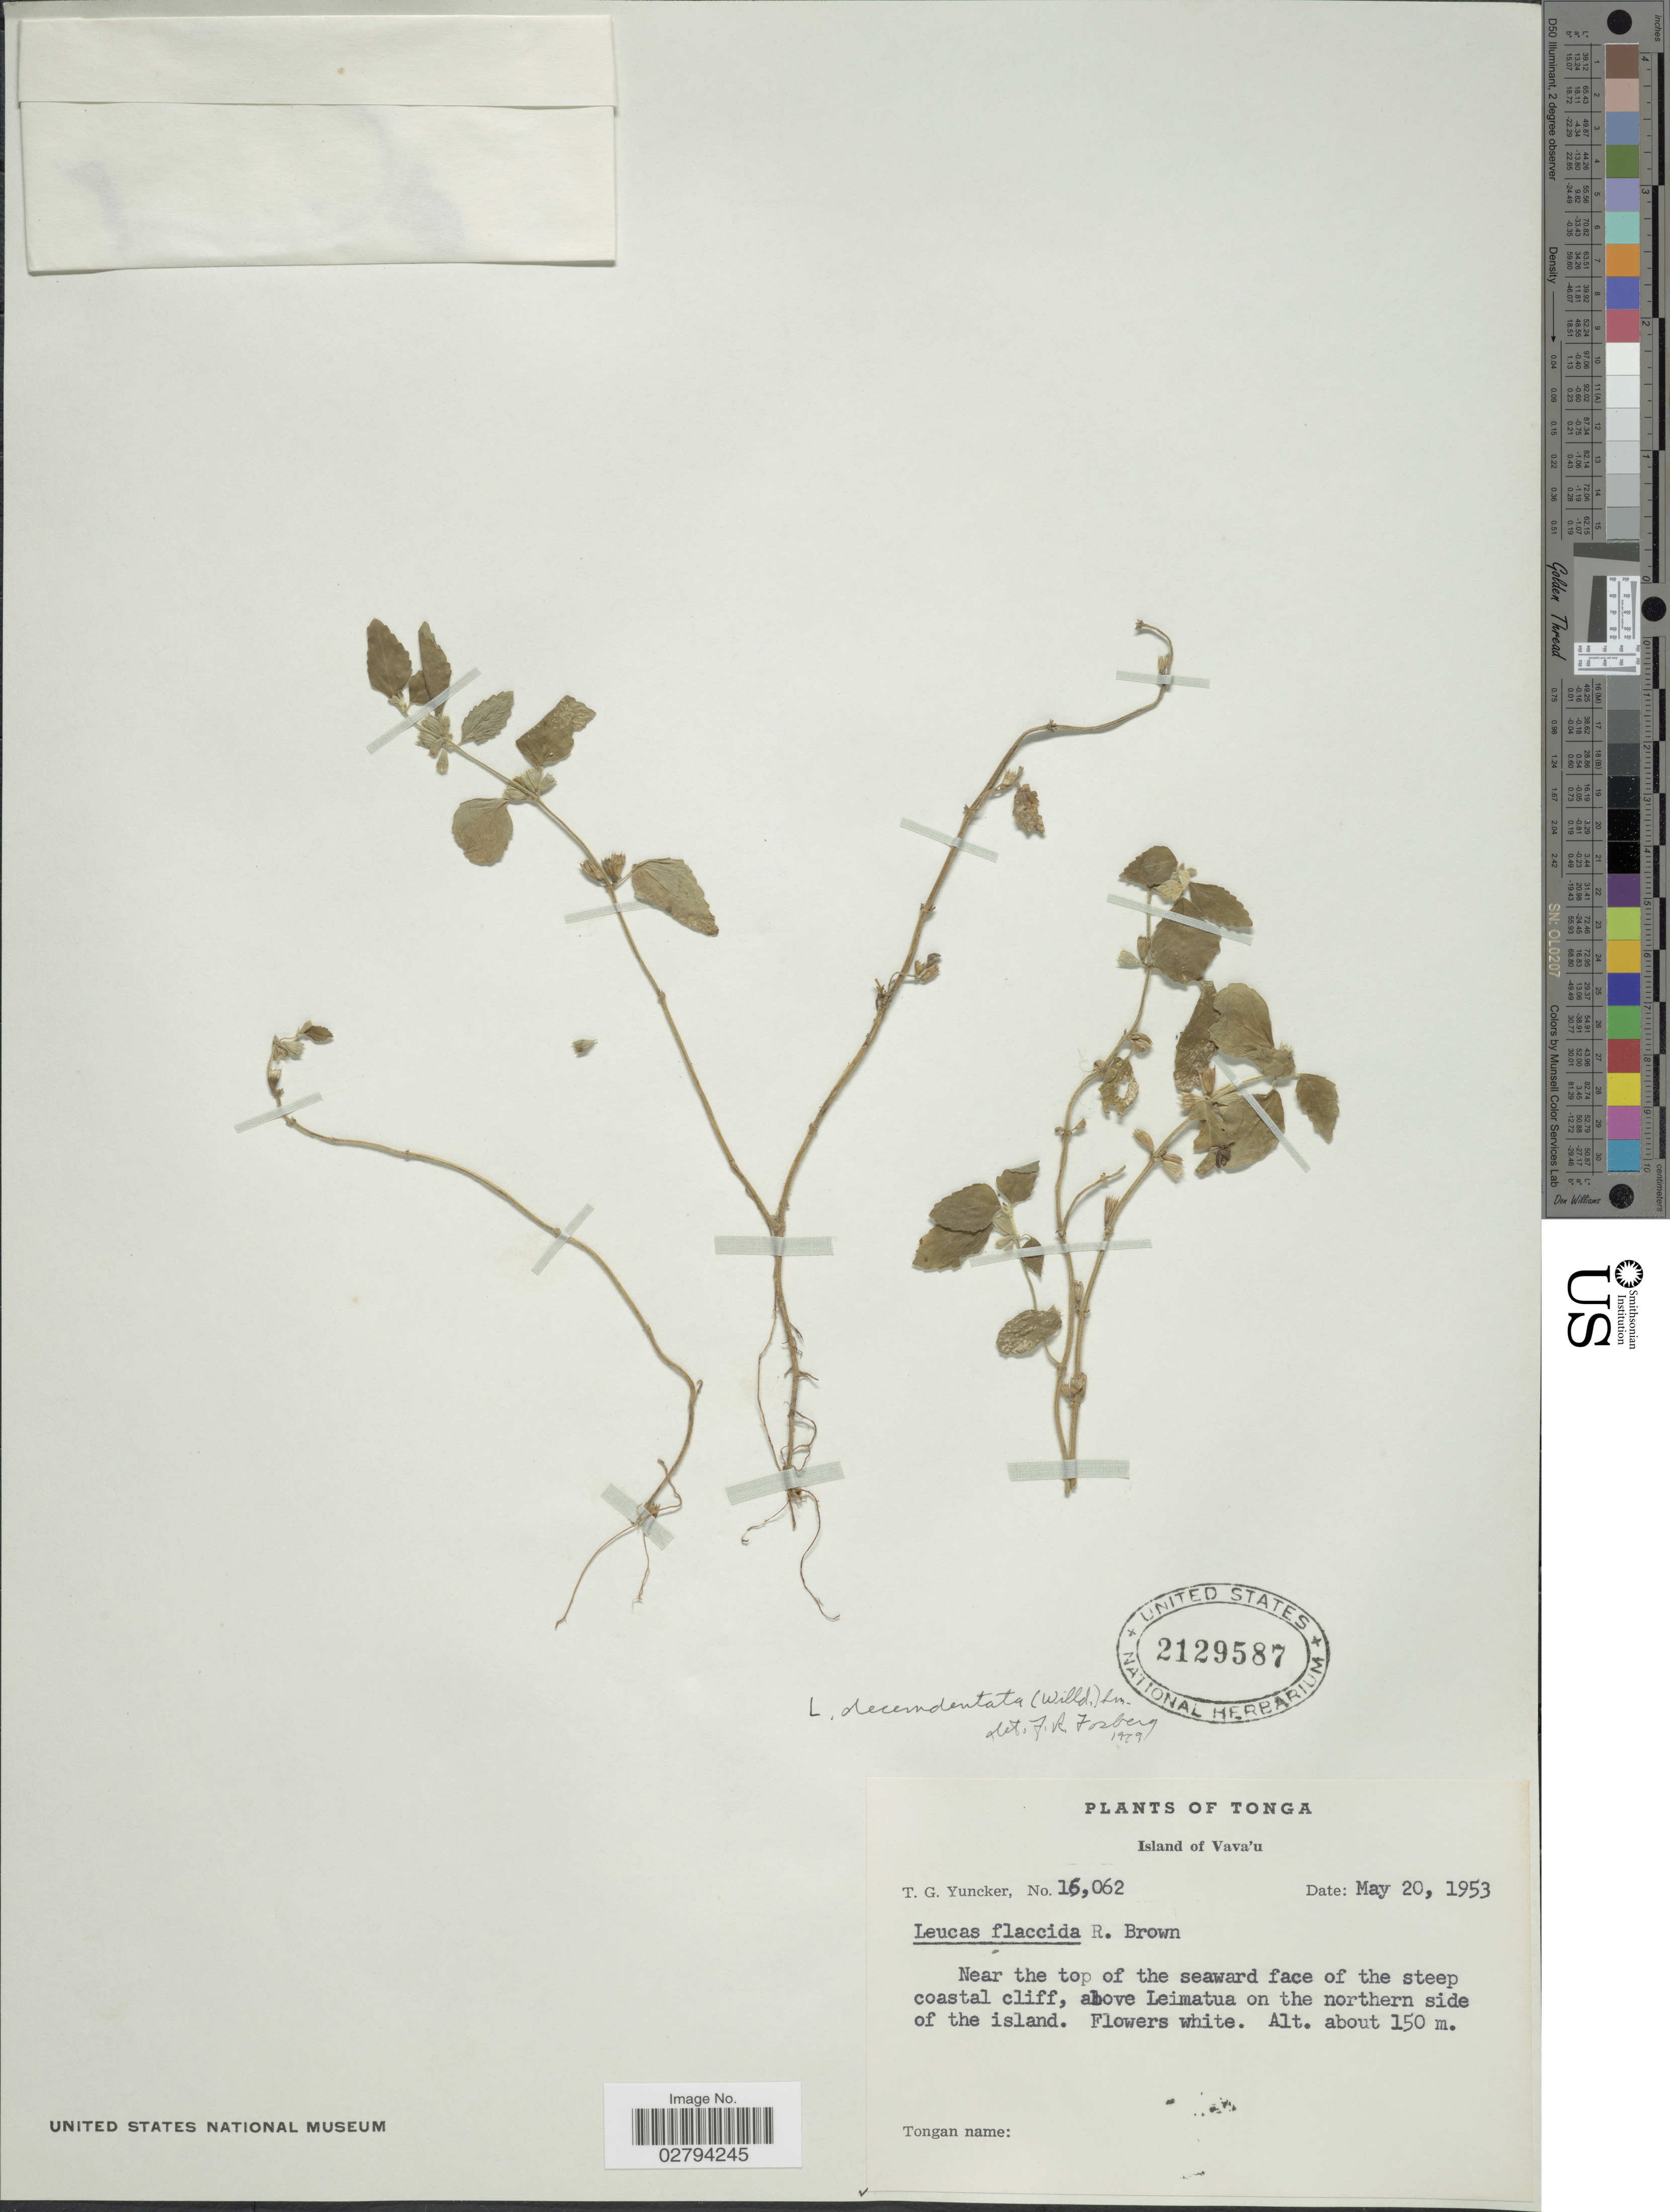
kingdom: Plantae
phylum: Tracheophyta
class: Magnoliopsida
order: Lamiales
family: Lamiaceae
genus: Leucas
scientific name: Leucas decemdentata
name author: (Willd.) Sm.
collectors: T. G. Yuncker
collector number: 16062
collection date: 1953-05-20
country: Tonga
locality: Island of Vava'u, Near the top of the seaward face of the steep coastal cliff, above Leimatua on the northern side of the island.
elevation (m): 150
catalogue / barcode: US 2129587